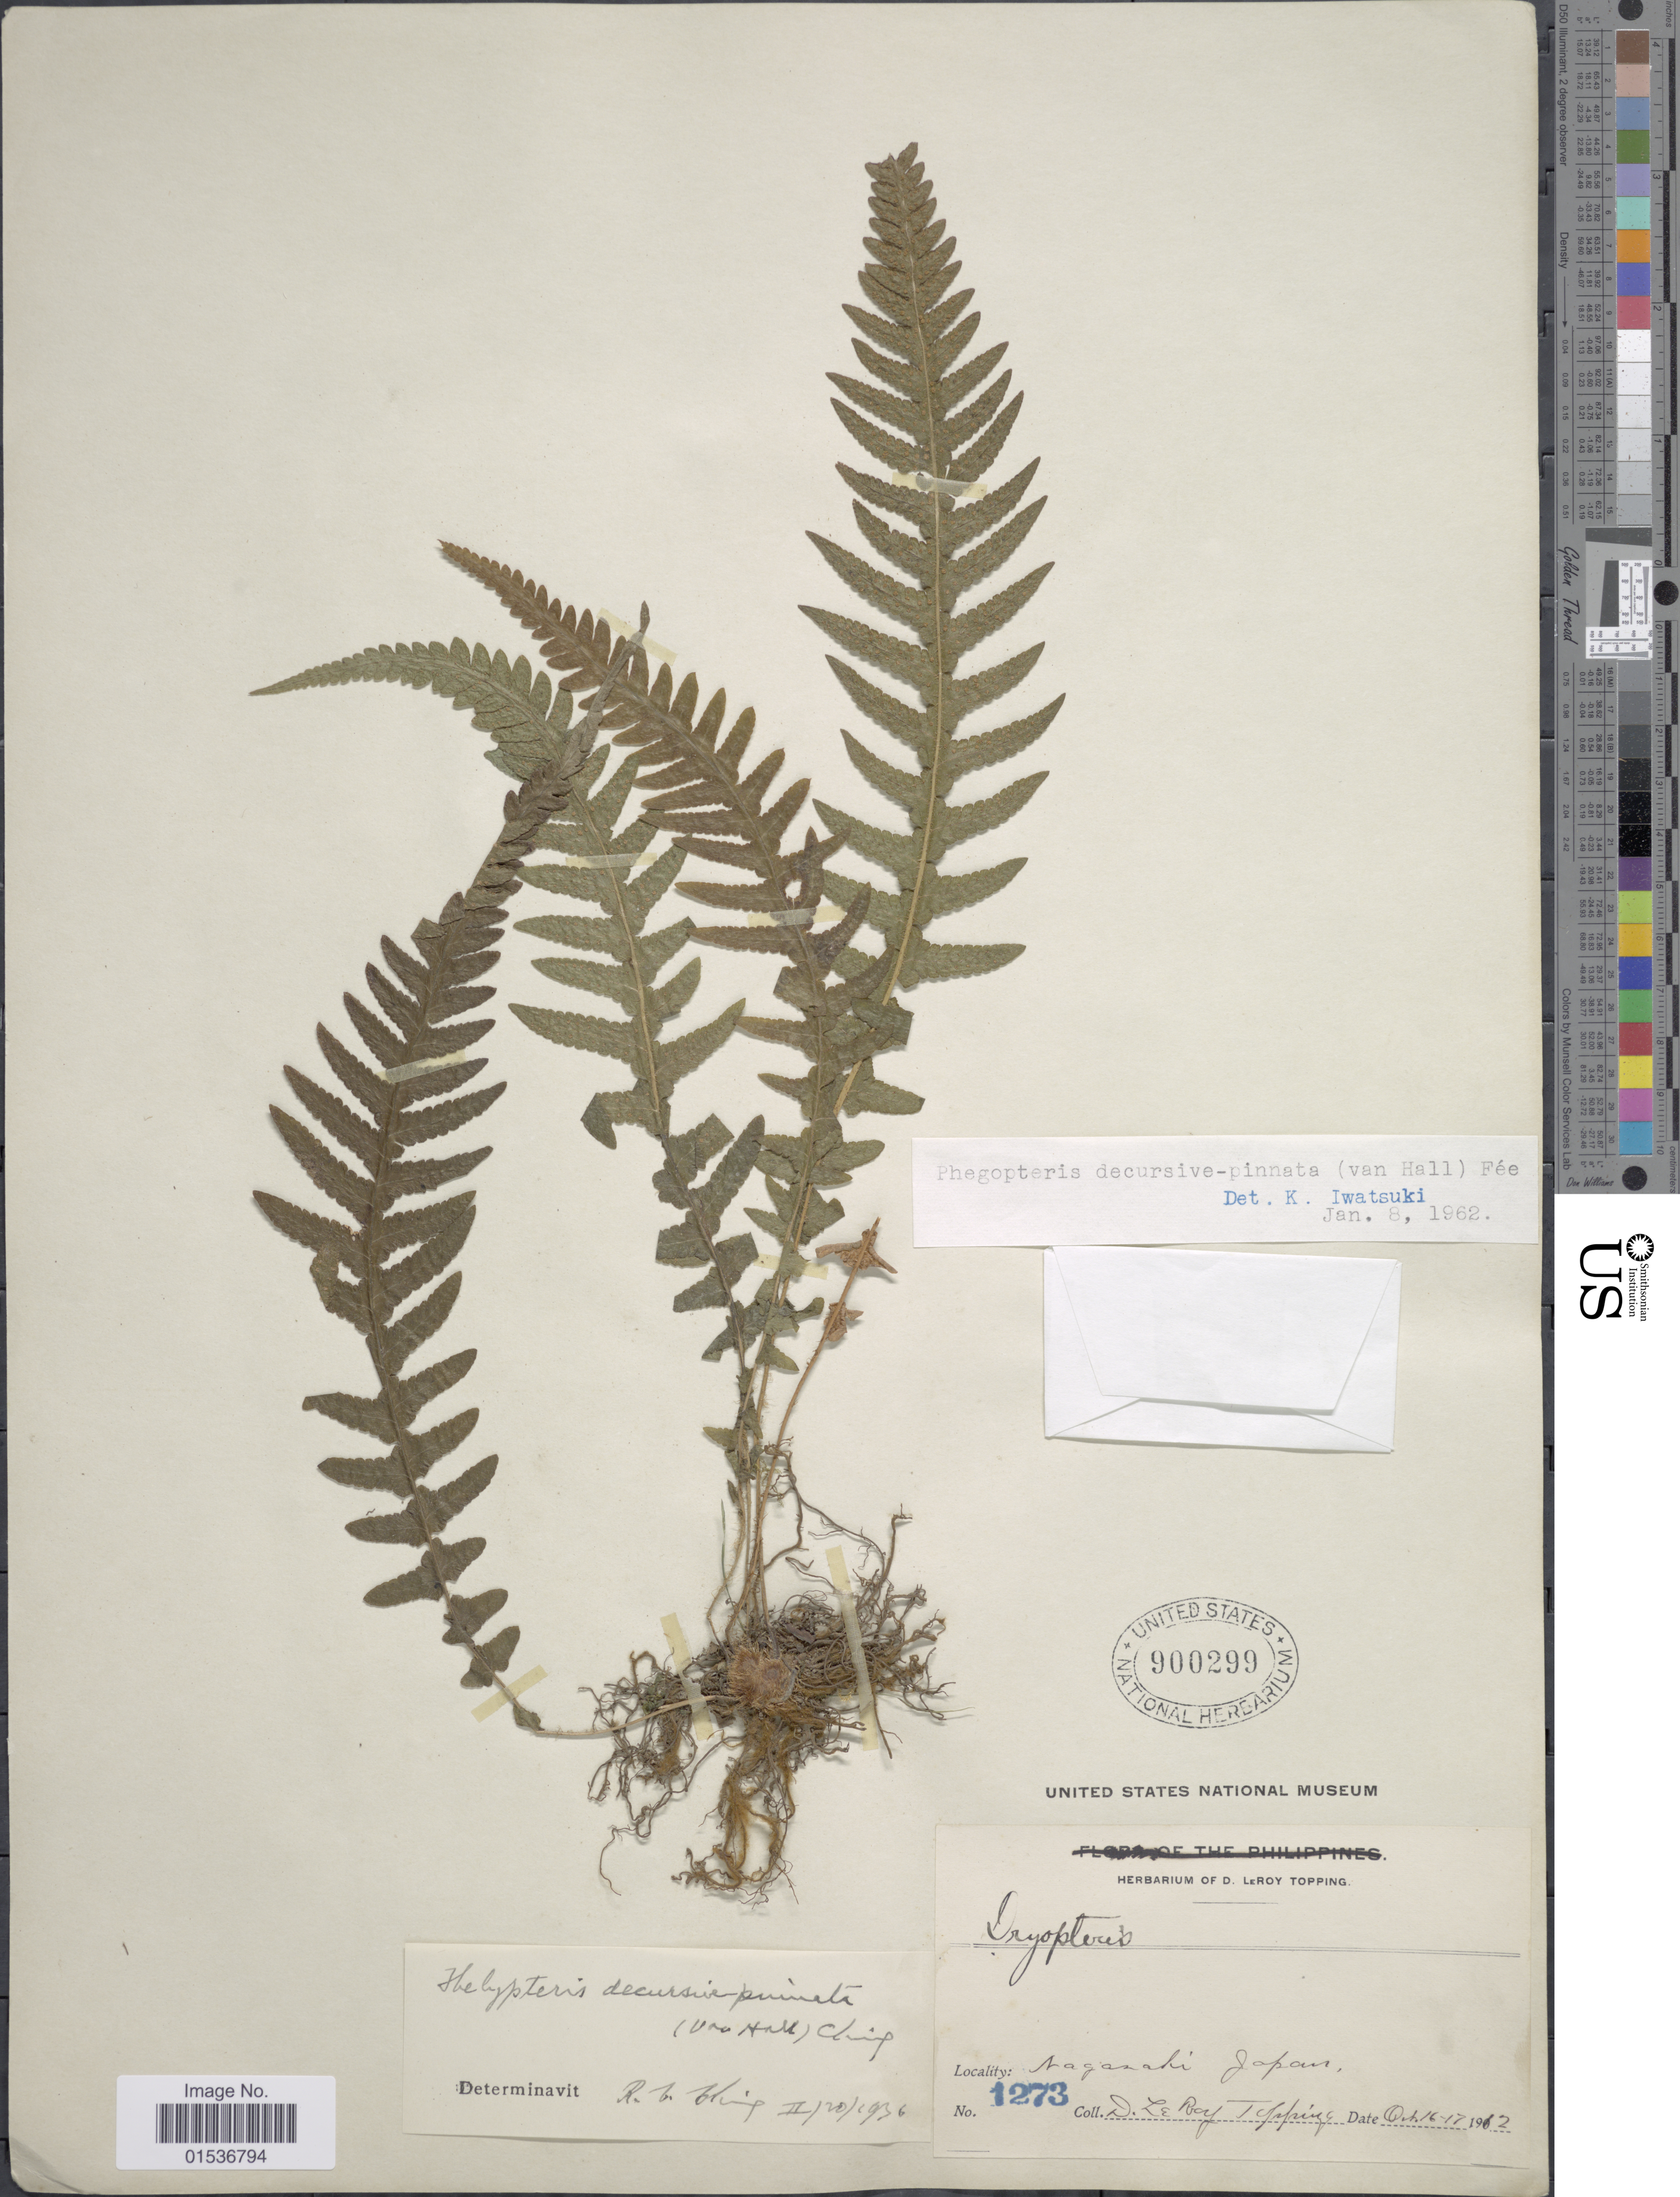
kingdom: Plantae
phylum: Tracheophyta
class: Polypodiopsida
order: Polypodiales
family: Thelypteridaceae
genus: Phegopteris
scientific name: Phegopteris decursivepinnata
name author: (H.C. Hall) Fée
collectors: D. L. Topping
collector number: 1273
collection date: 1962-10-16/1962-10-17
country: Japan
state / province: Nagasaki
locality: Nagasaki Japan.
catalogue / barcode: US 900299